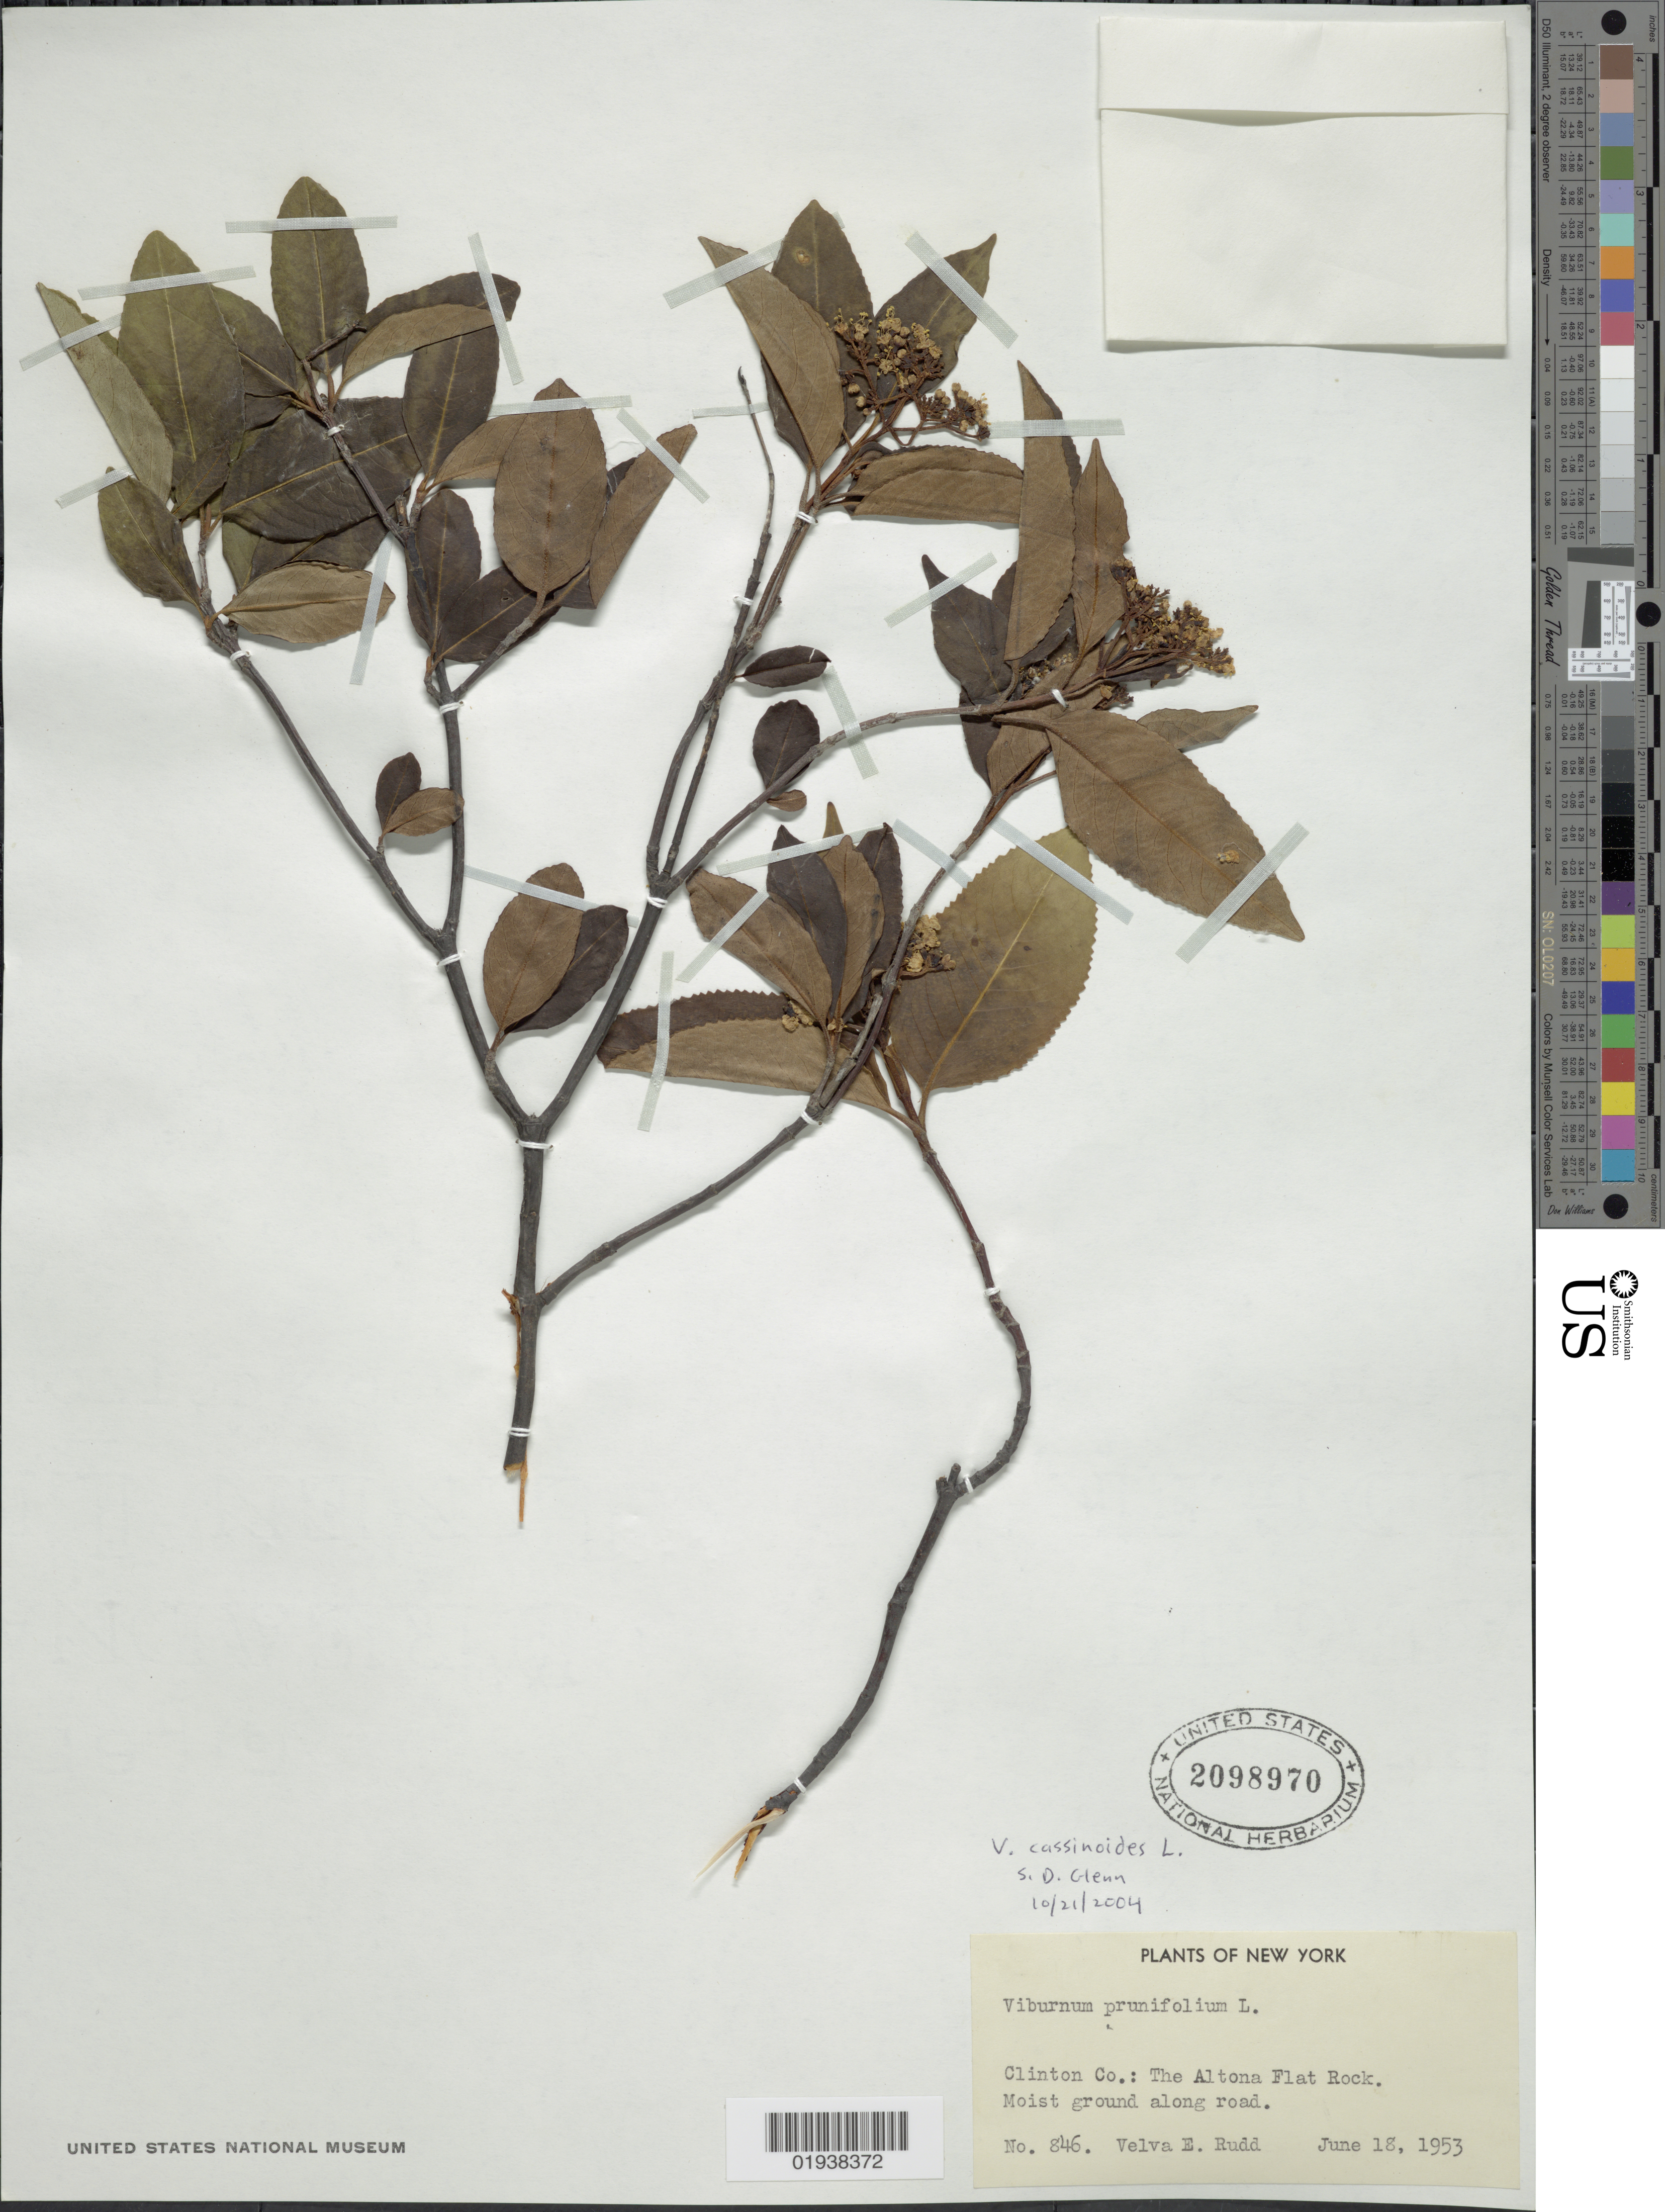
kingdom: Plantae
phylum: Tracheophyta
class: Magnoliopsida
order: Dipsacales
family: Viburnaceae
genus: Viburnum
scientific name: Viburnum cassinoides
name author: L.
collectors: V. E. Rudd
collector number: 846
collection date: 1953-06-18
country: United States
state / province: New York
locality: Clinton Co.: The Altona Flat Rock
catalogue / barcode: US 2098970